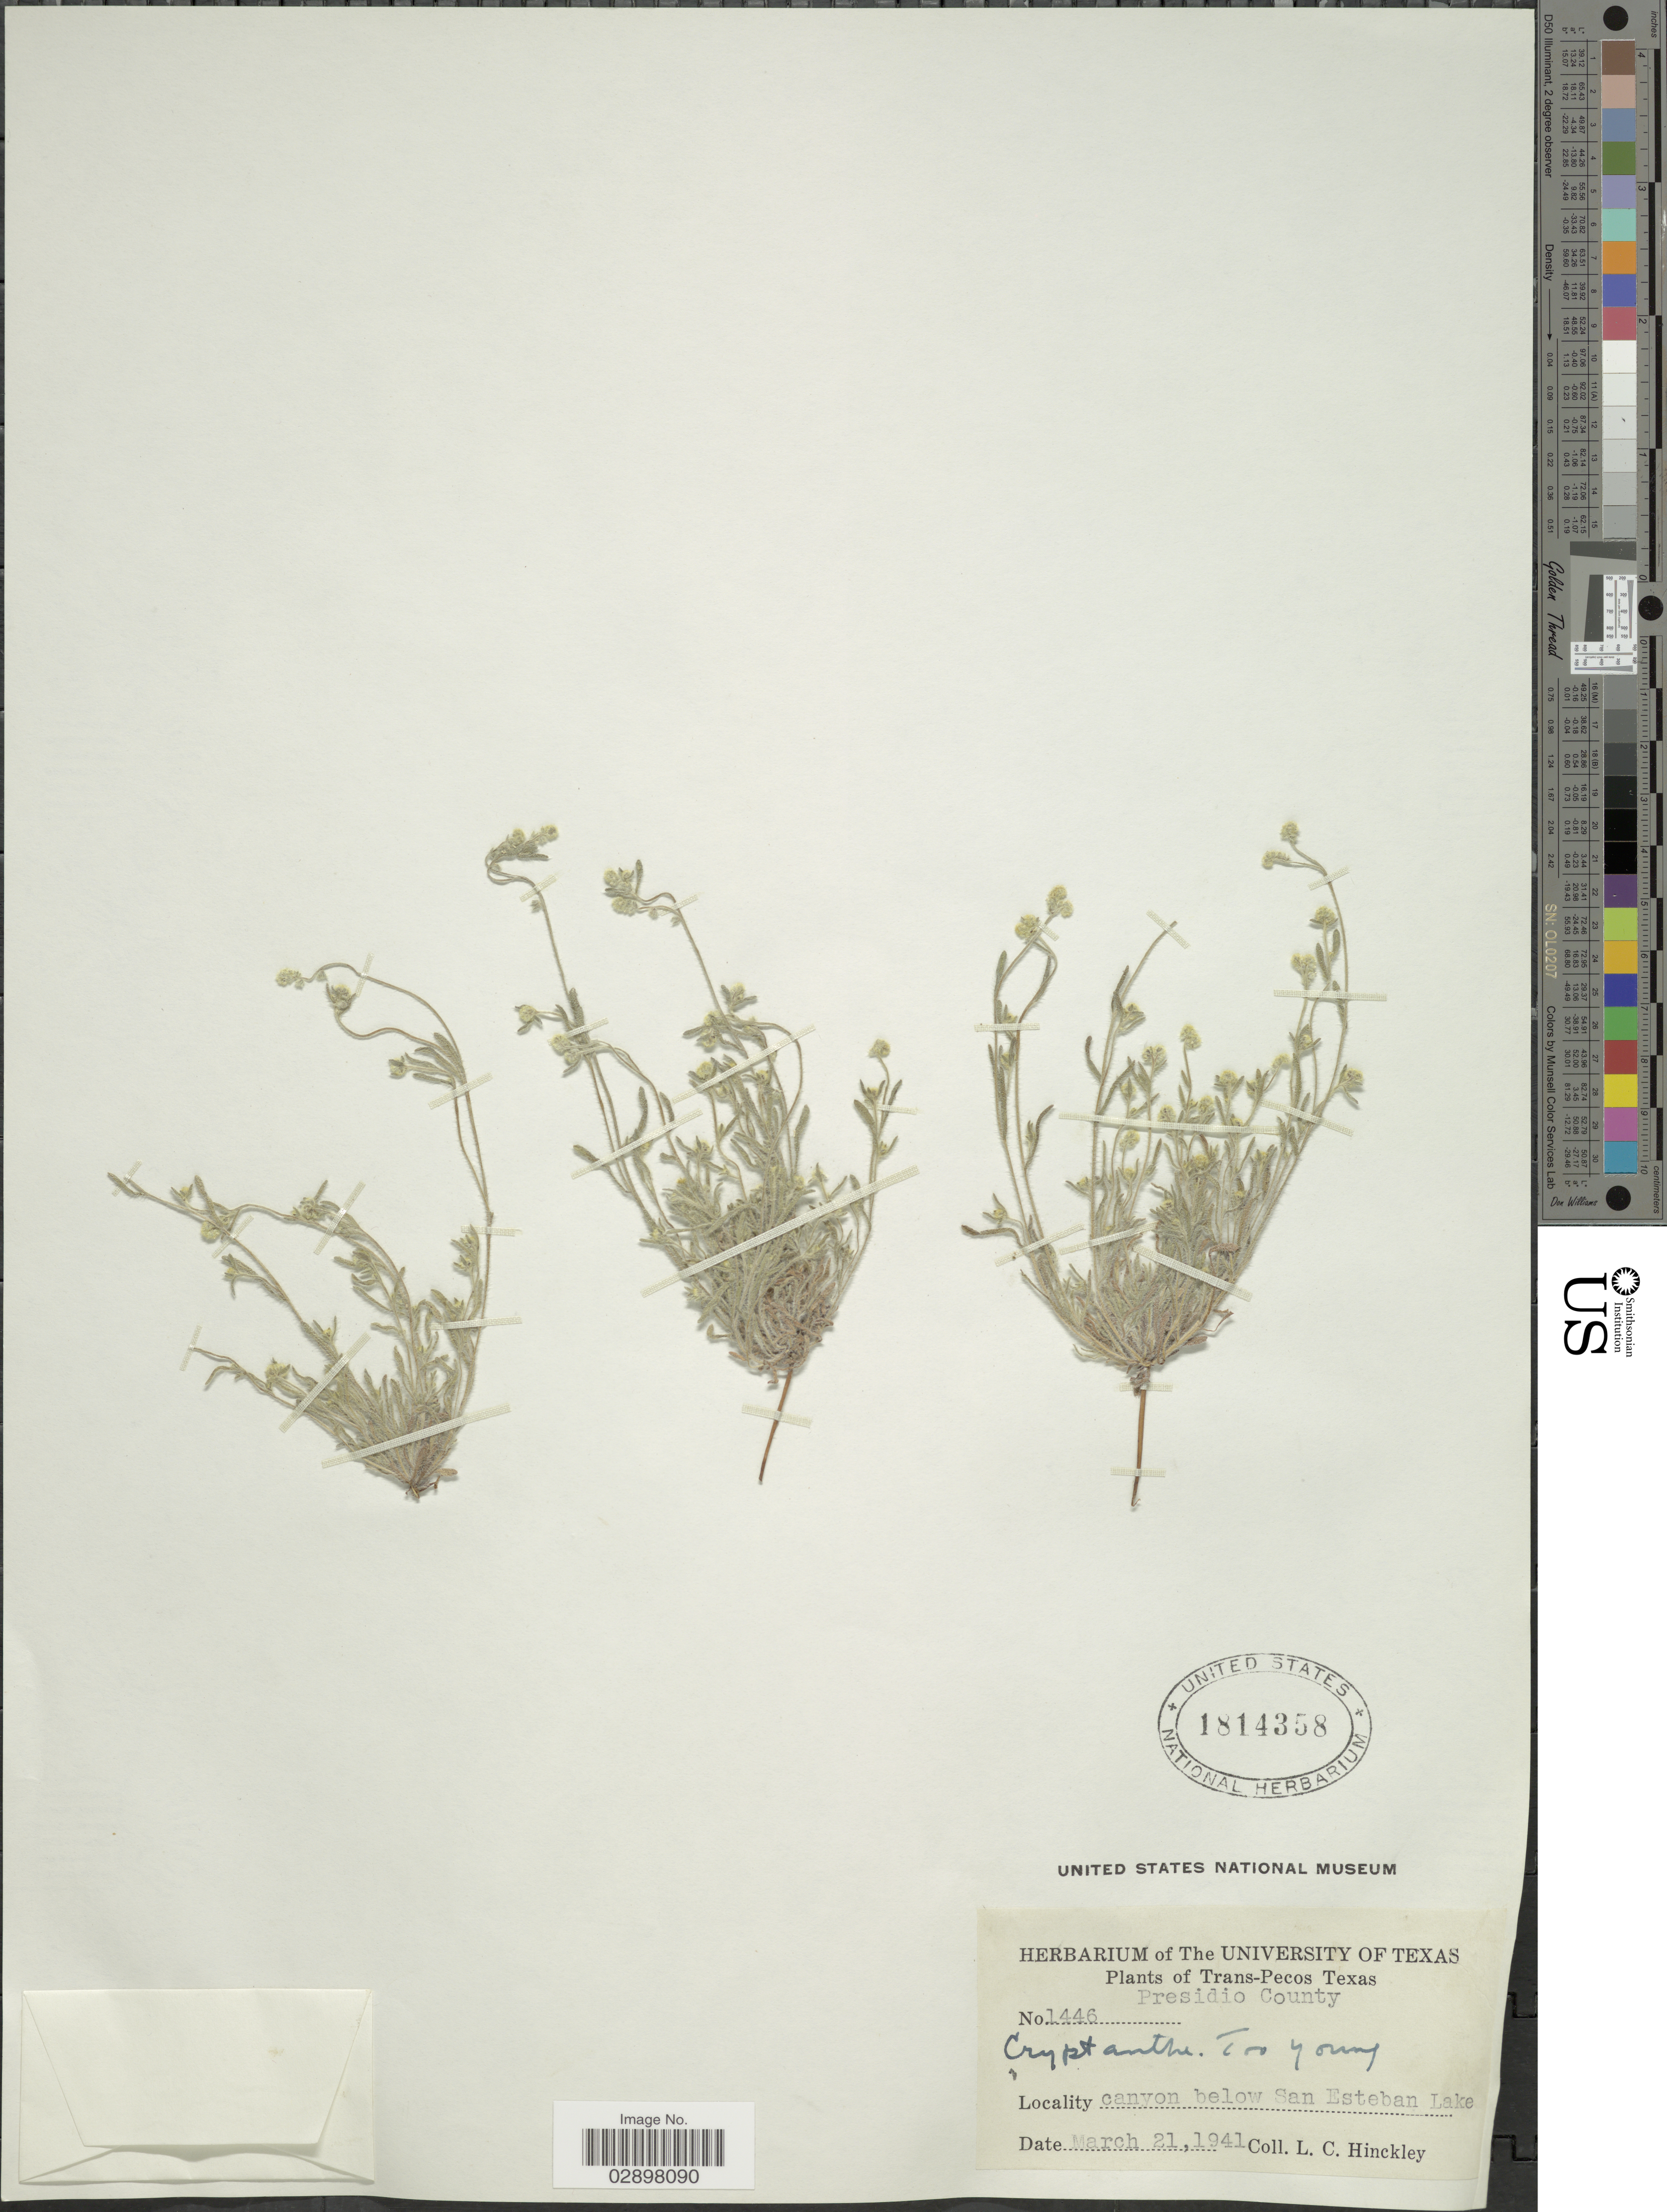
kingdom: Plantae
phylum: Tracheophyta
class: Magnoliopsida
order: Boraginales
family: Boraginaceae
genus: Cryptantha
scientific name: Cryptantha pusilla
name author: (Torr. & A. Gray) Greene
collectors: L. Hinckley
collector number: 1446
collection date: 1941-03-21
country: United States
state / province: Texas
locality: Trans-Pecos, Presidio County, canyon below San Esteban Lake.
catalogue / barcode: US 1814358